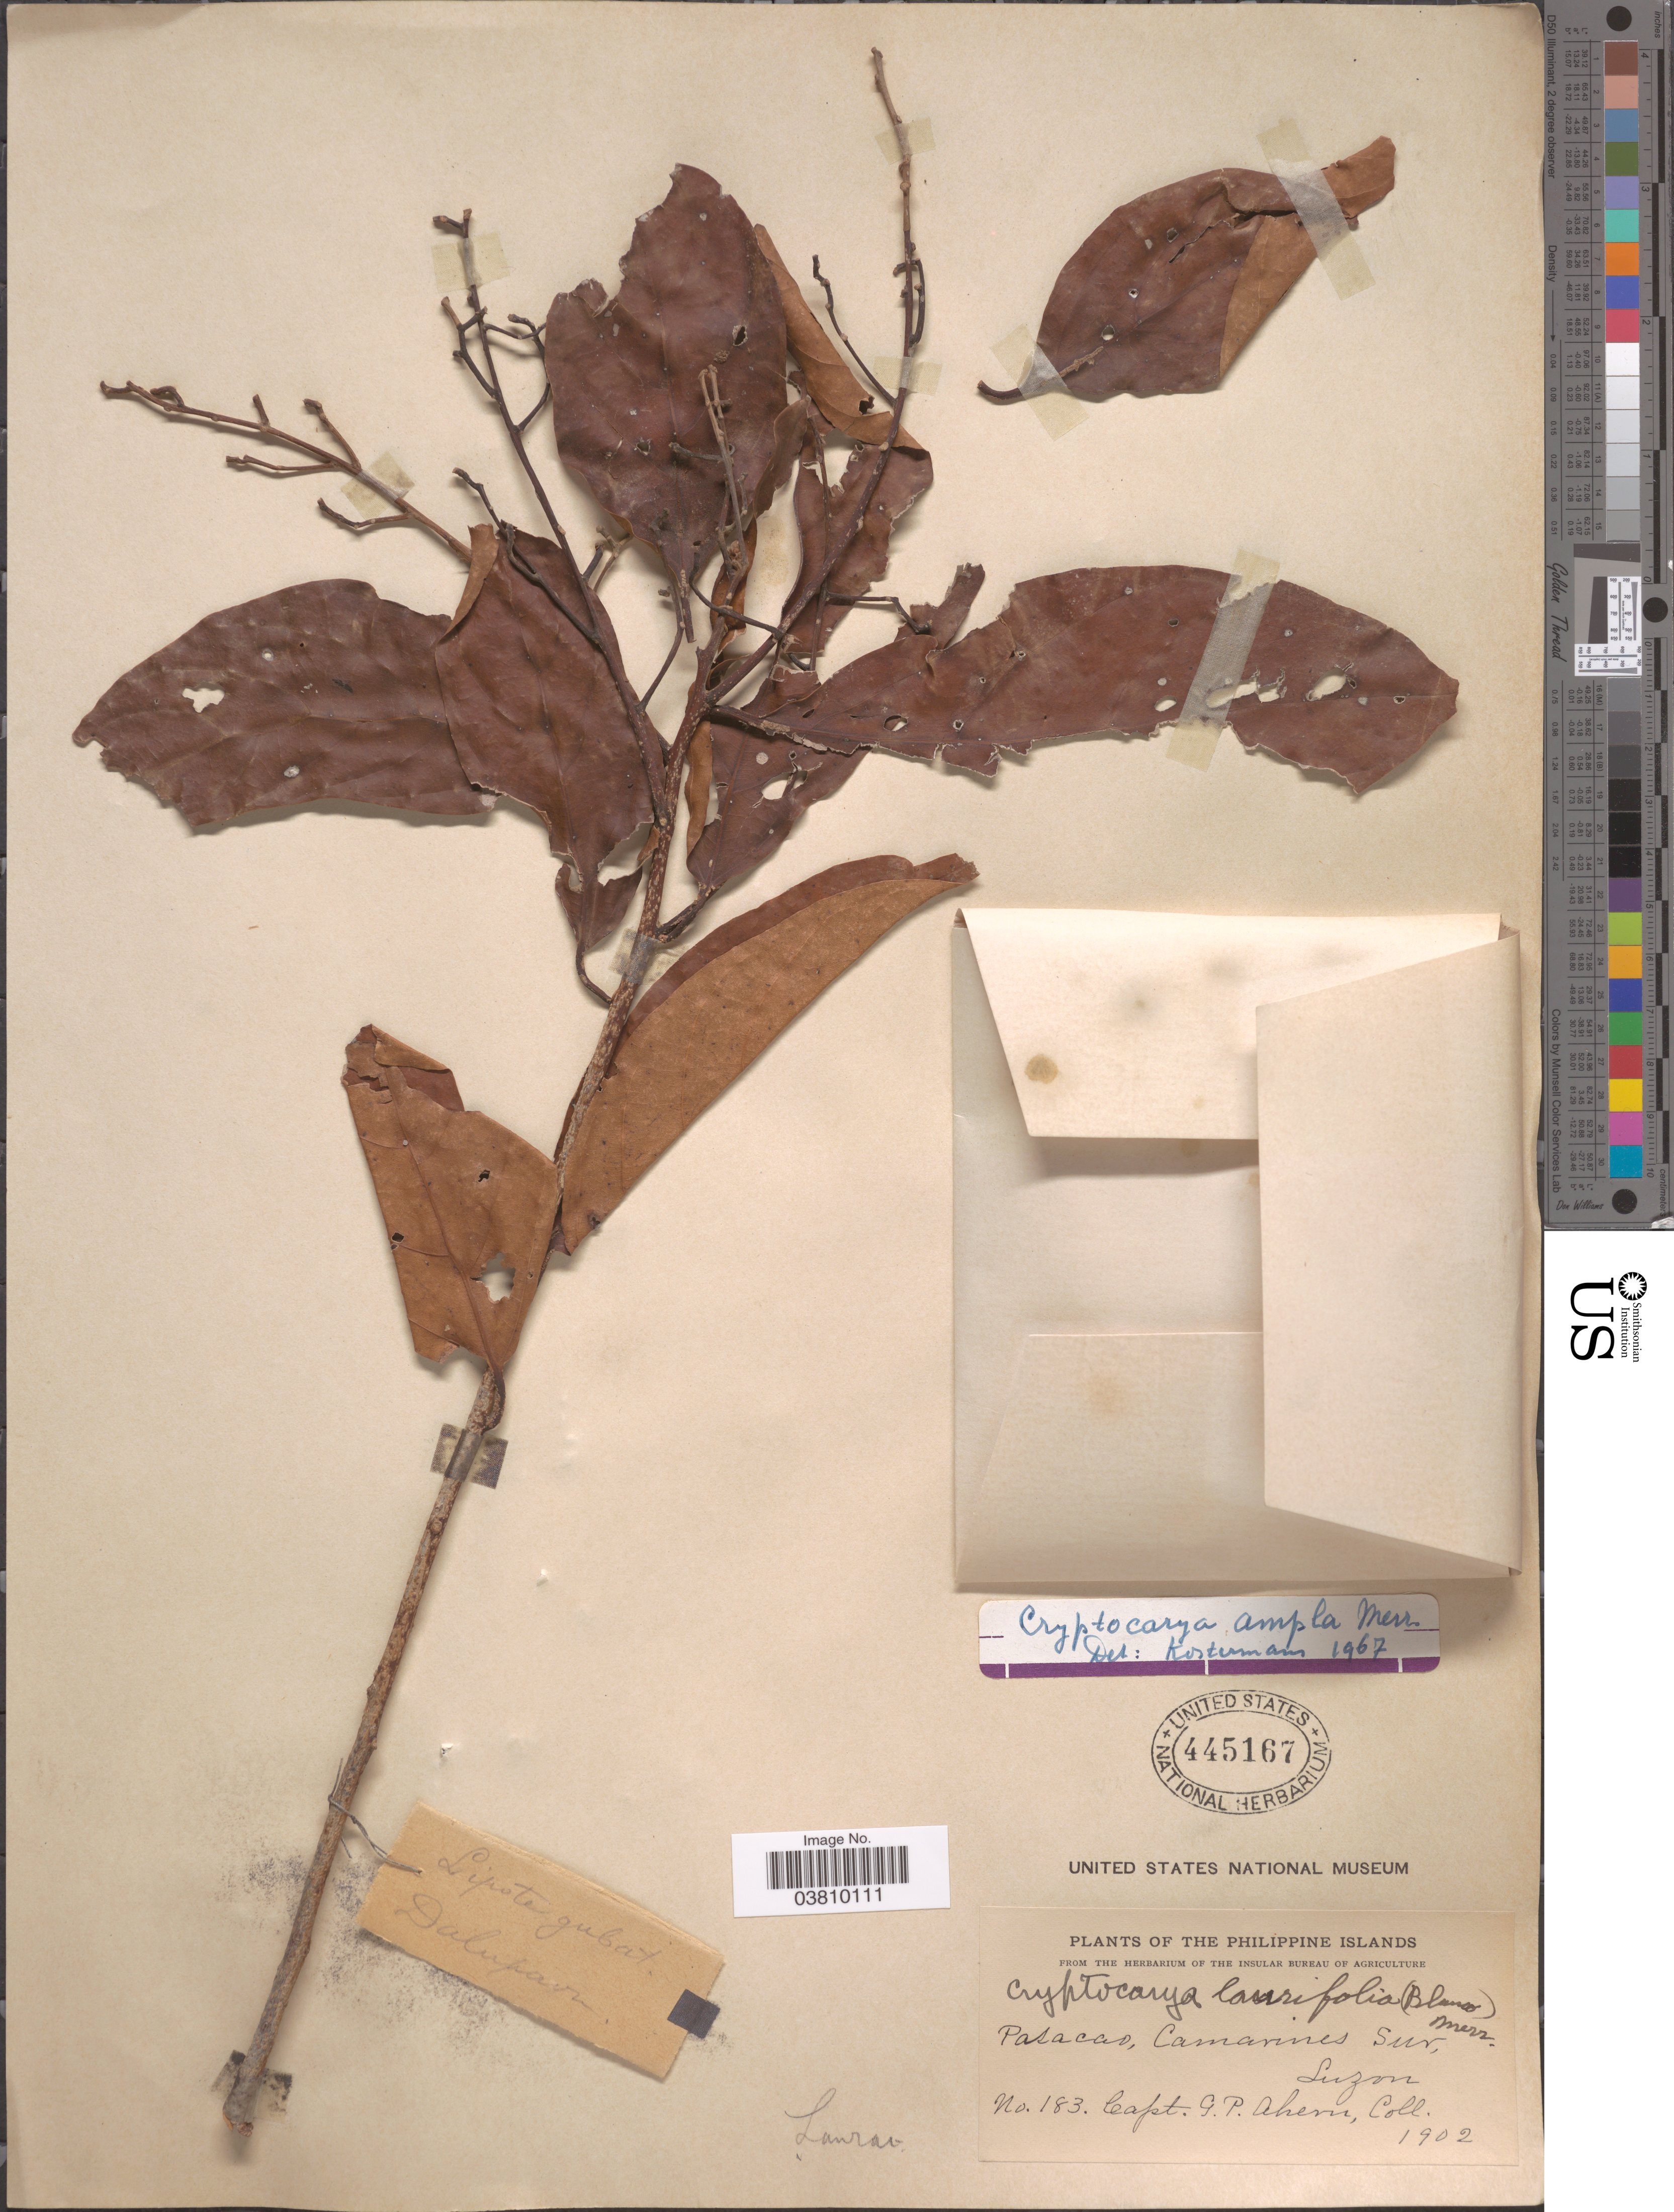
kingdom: Plantae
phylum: Tracheophyta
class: Magnoliopsida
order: Laurales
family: Lauraceae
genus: Cryptocarya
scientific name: Cryptocarya ampla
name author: Merr.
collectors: G. Ahern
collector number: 183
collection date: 1902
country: Philippines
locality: The Philippine Islands. Pasacao, Camarines Sur, Luzon.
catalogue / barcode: US 445167